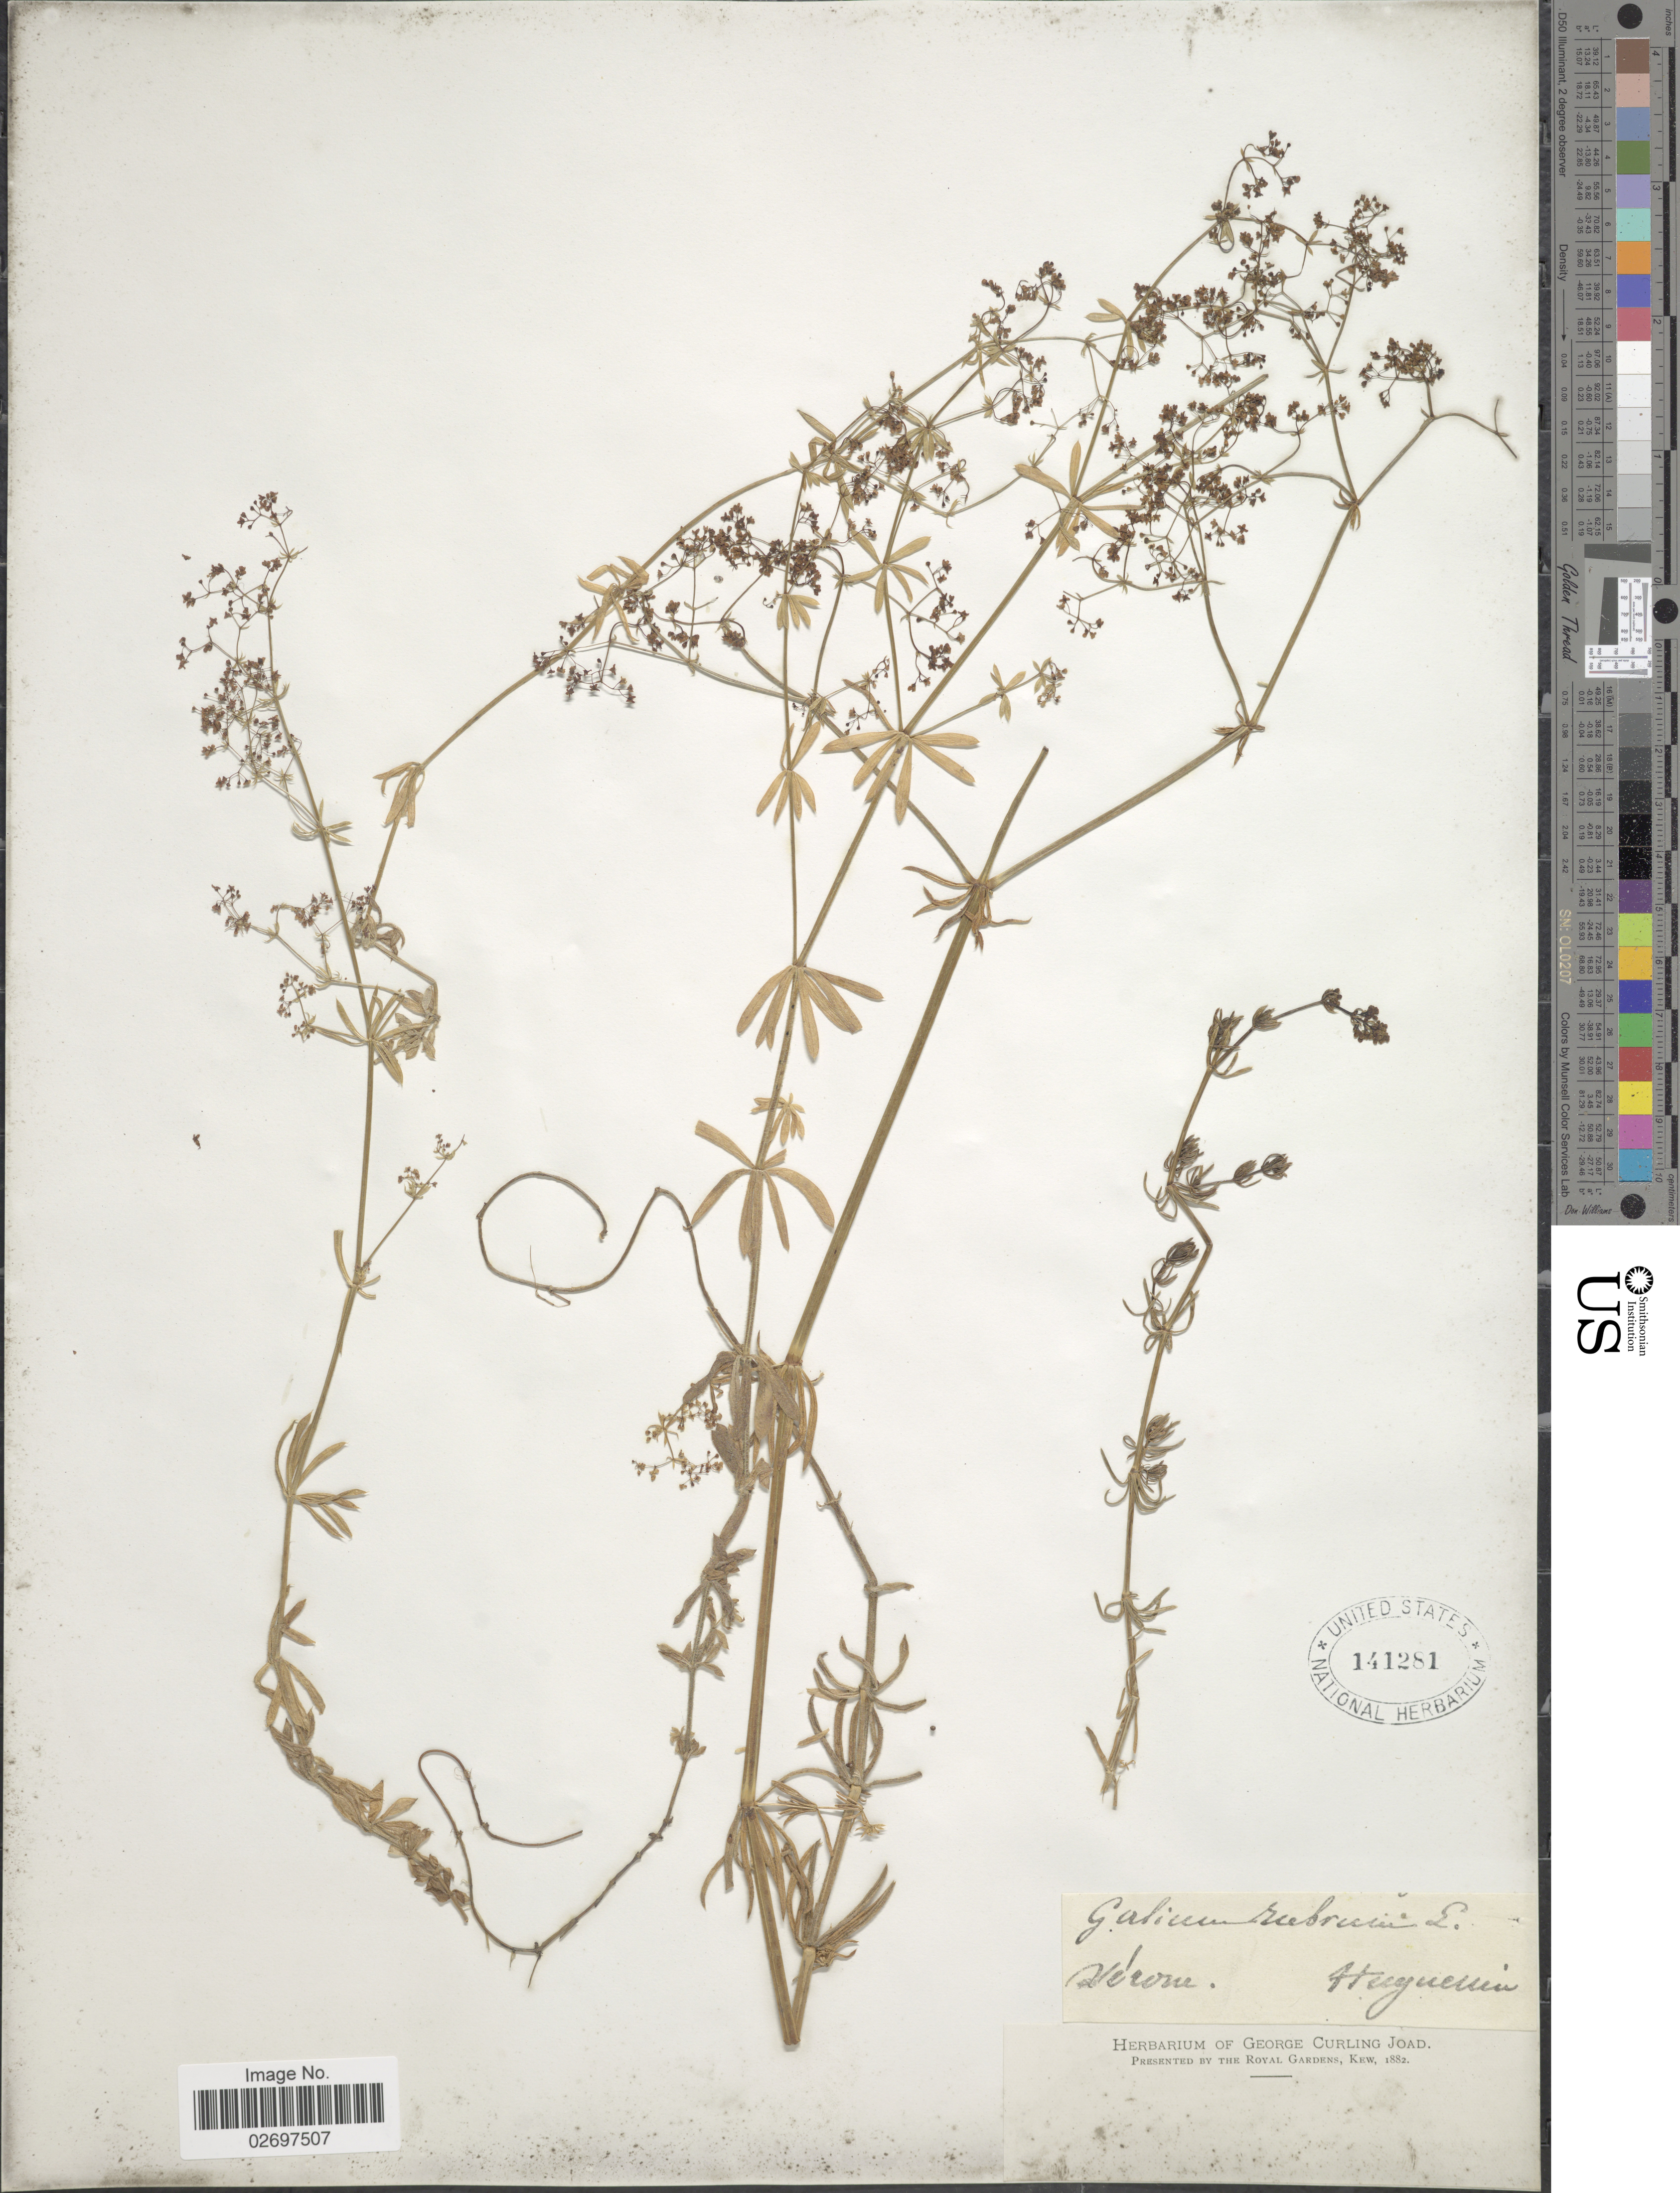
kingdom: Plantae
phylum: Tracheophyta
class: Magnoliopsida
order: Gentianales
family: Rubiaceae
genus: Galium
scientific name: Galium rubrum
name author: L.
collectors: Huguenin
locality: Veron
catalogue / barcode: US 141281